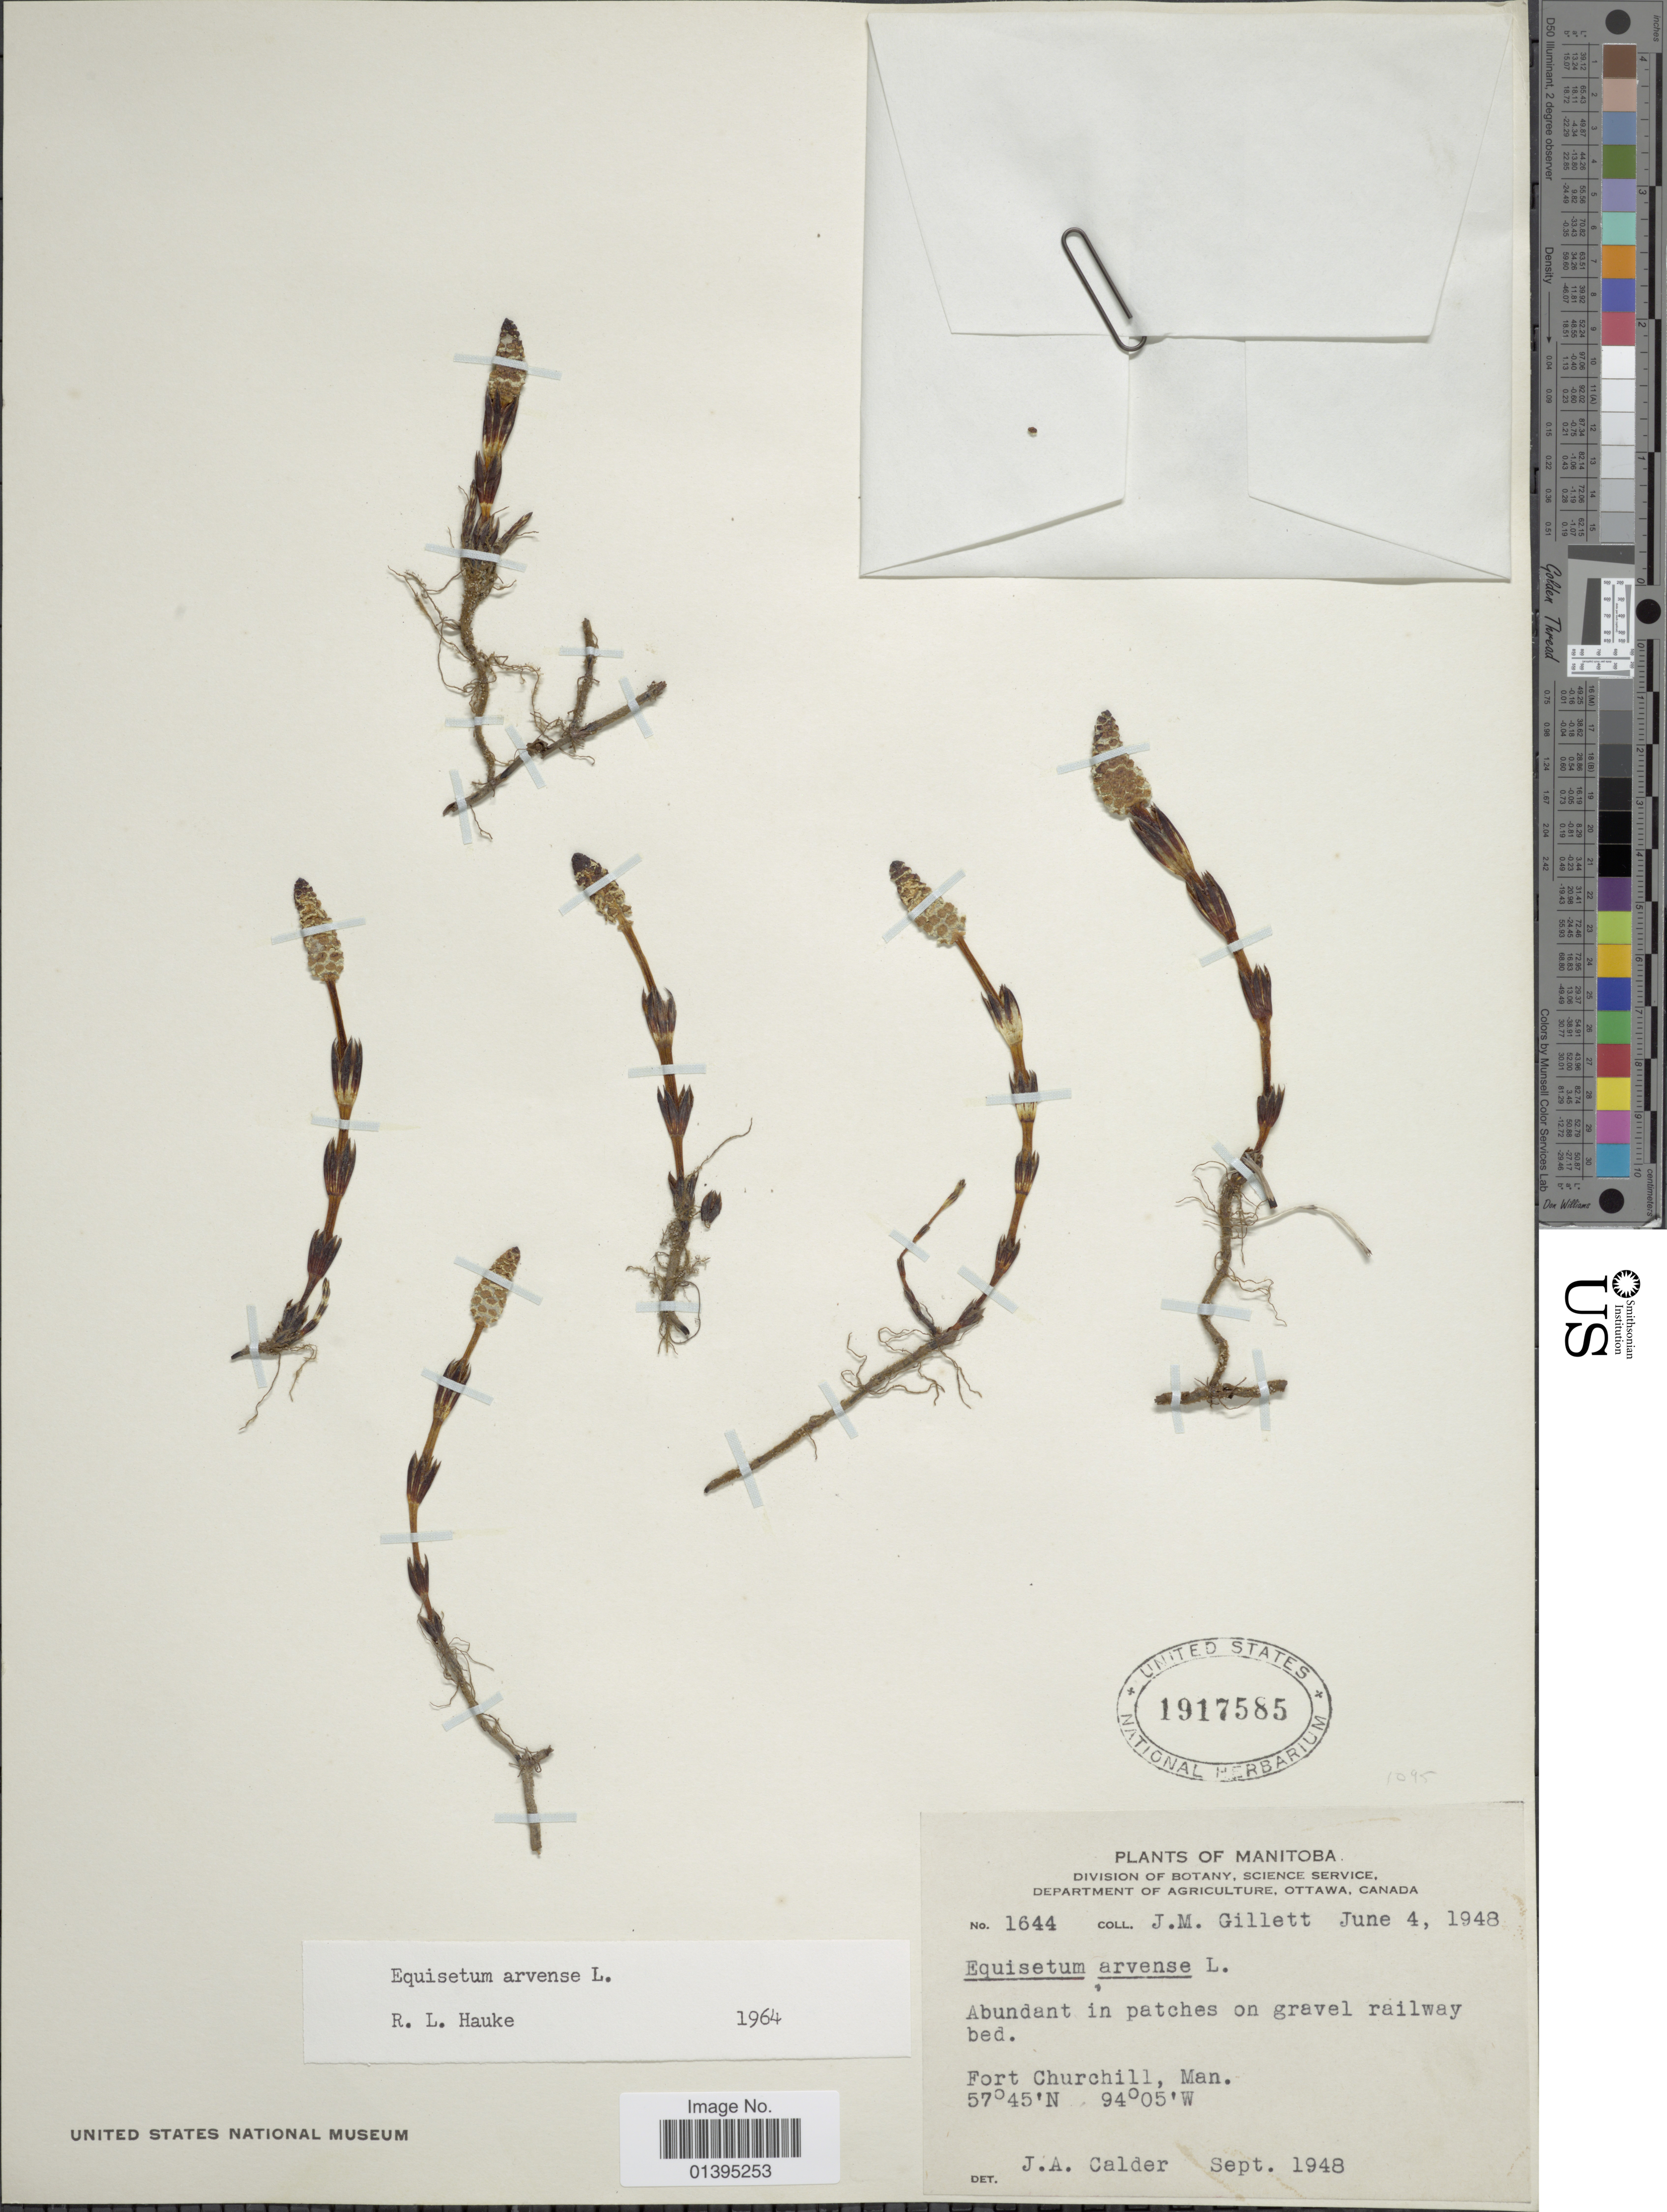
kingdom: Plantae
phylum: Tracheophyta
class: Polypodiopsida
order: Equisetales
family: Equisetaceae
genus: Equisetum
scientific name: Equisetum arvense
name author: L.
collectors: J. M. Gillet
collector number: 1644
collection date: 1948-09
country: Canada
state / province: Manitoba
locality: Fort Churchill, Man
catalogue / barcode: US 1917585